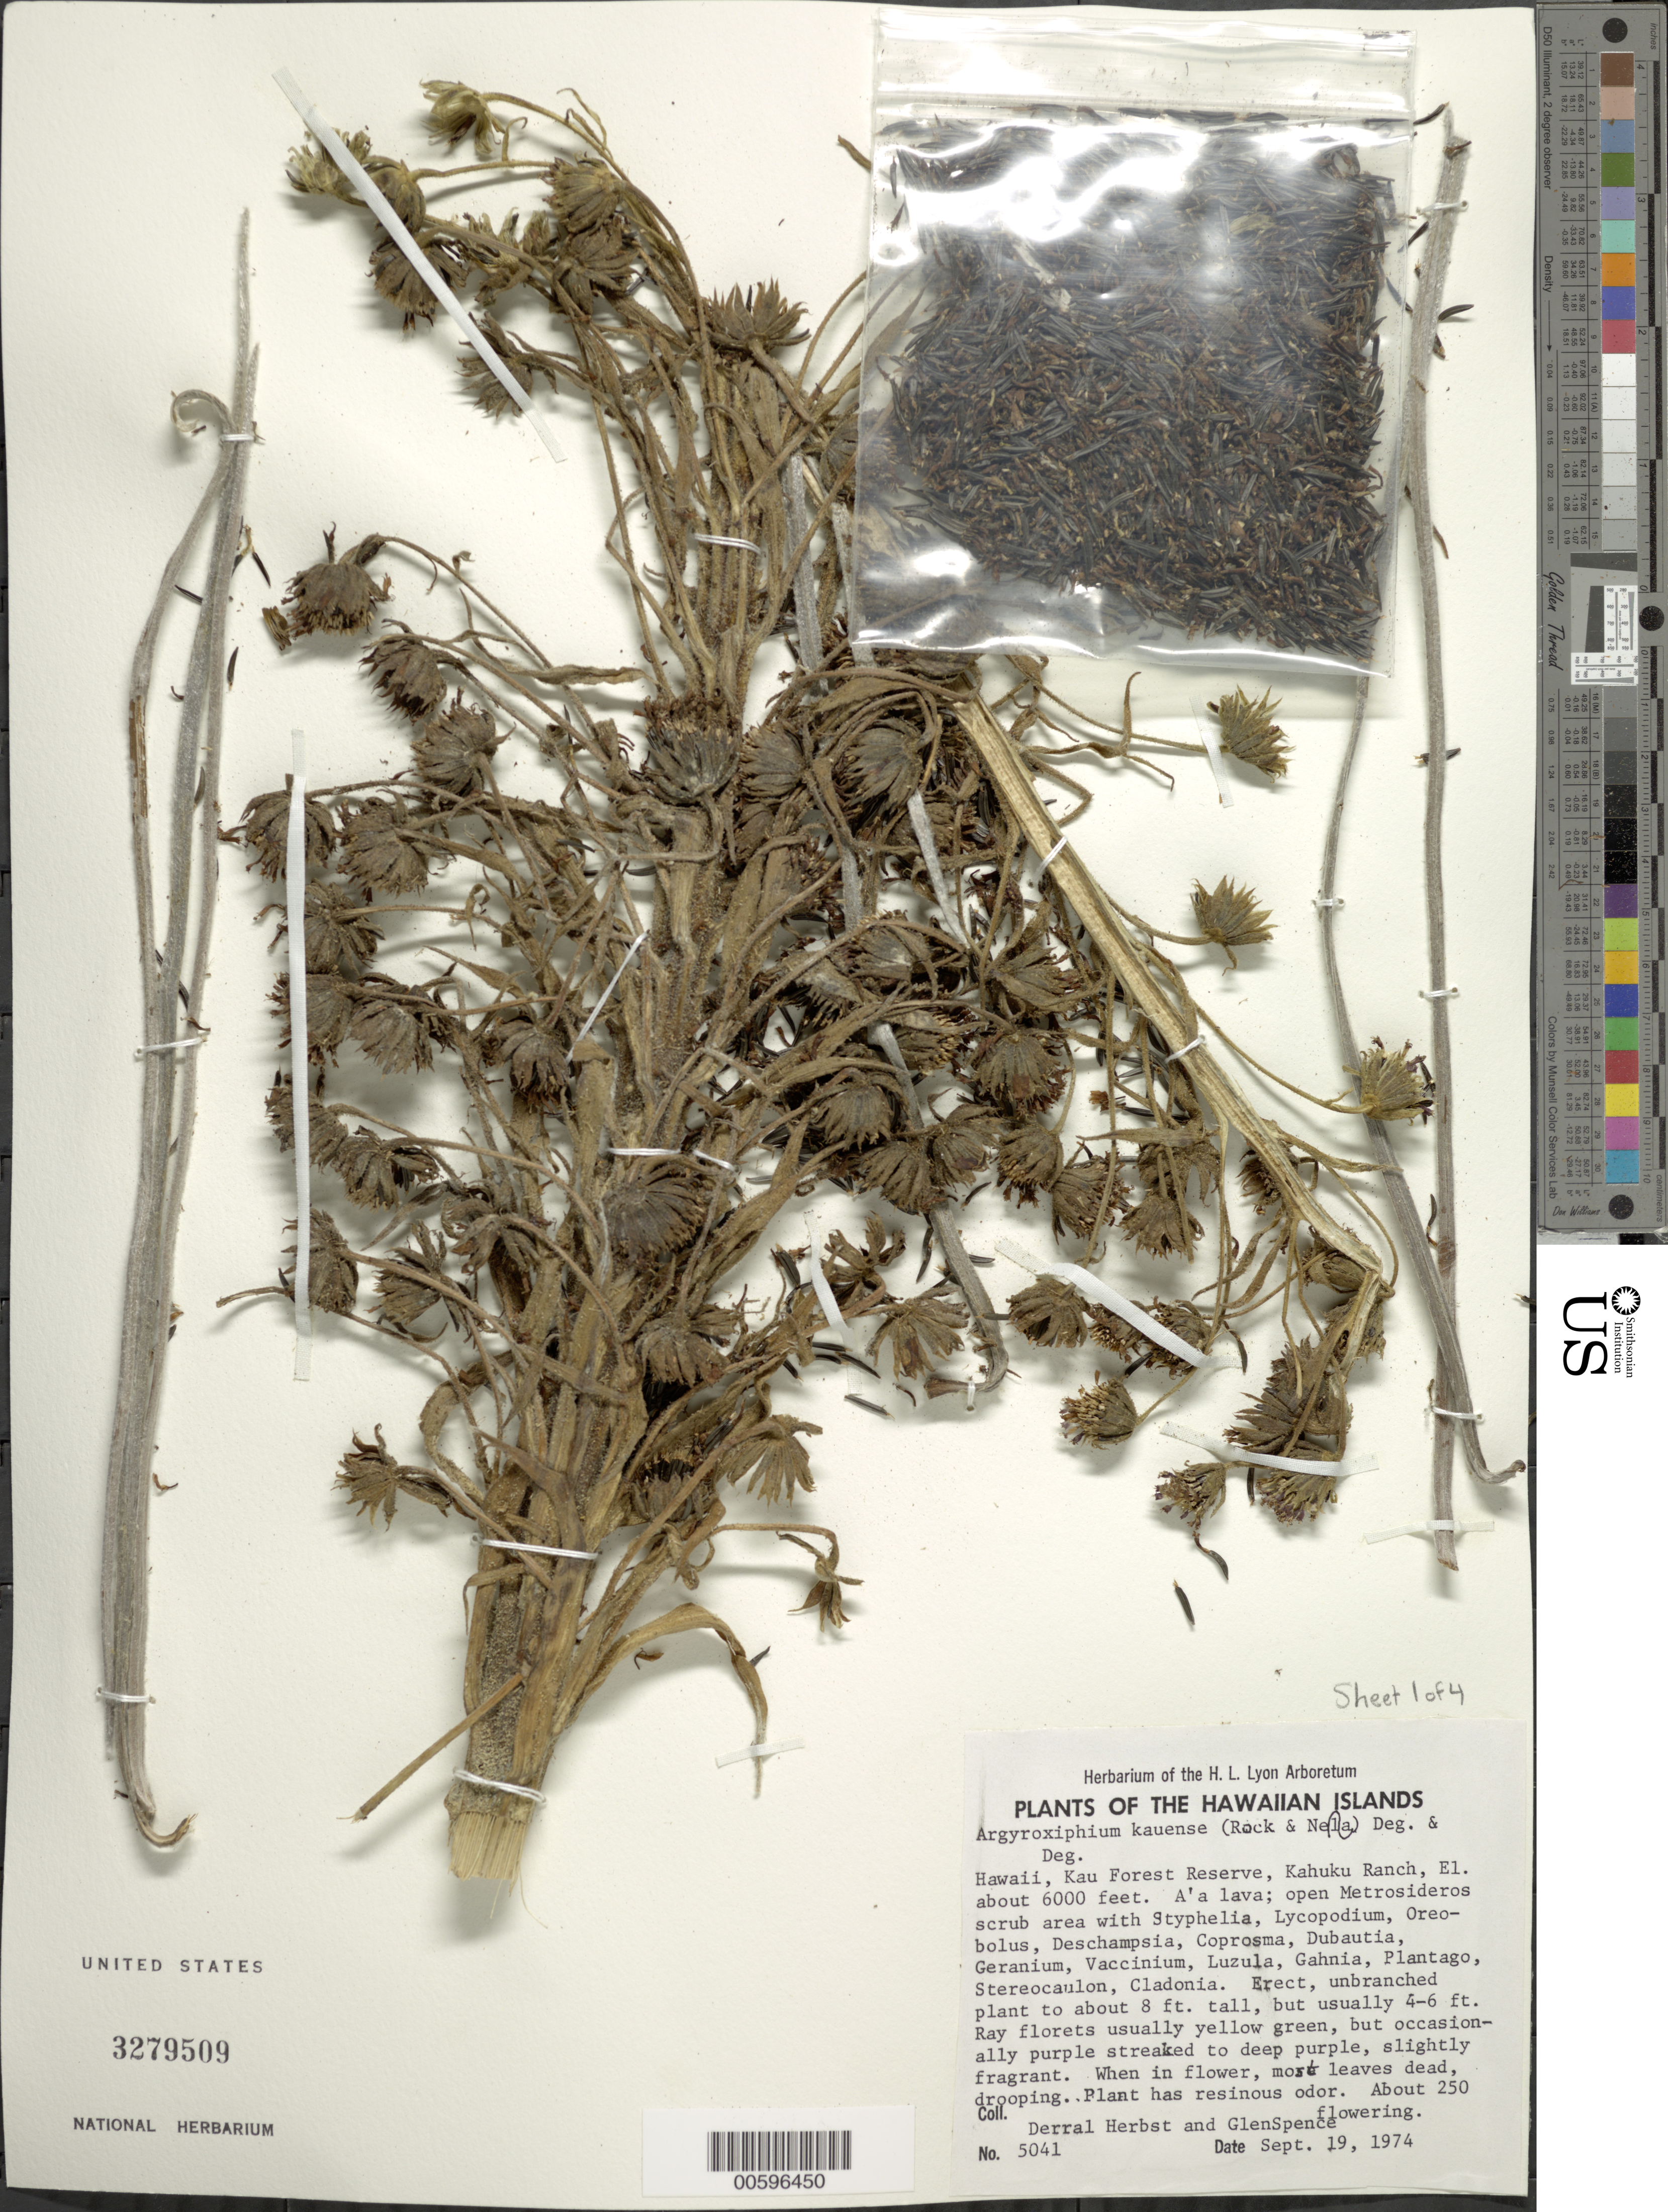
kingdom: Plantae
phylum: Tracheophyta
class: Magnoliopsida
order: Asterales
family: Asteraceae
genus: Argyroxiphium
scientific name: Argyroxiphium kauense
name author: (Rock & Neal) O. Deg. & I. Deg.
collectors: D. R. Herbst & G. Spence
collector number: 5041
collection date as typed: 19 Sep 1974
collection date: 1974-09-19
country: United States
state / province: Hawaii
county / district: Hawaii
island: Hawaii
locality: Kau For Res, Kahuku Ranch.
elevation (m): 1829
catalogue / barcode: US 3279509